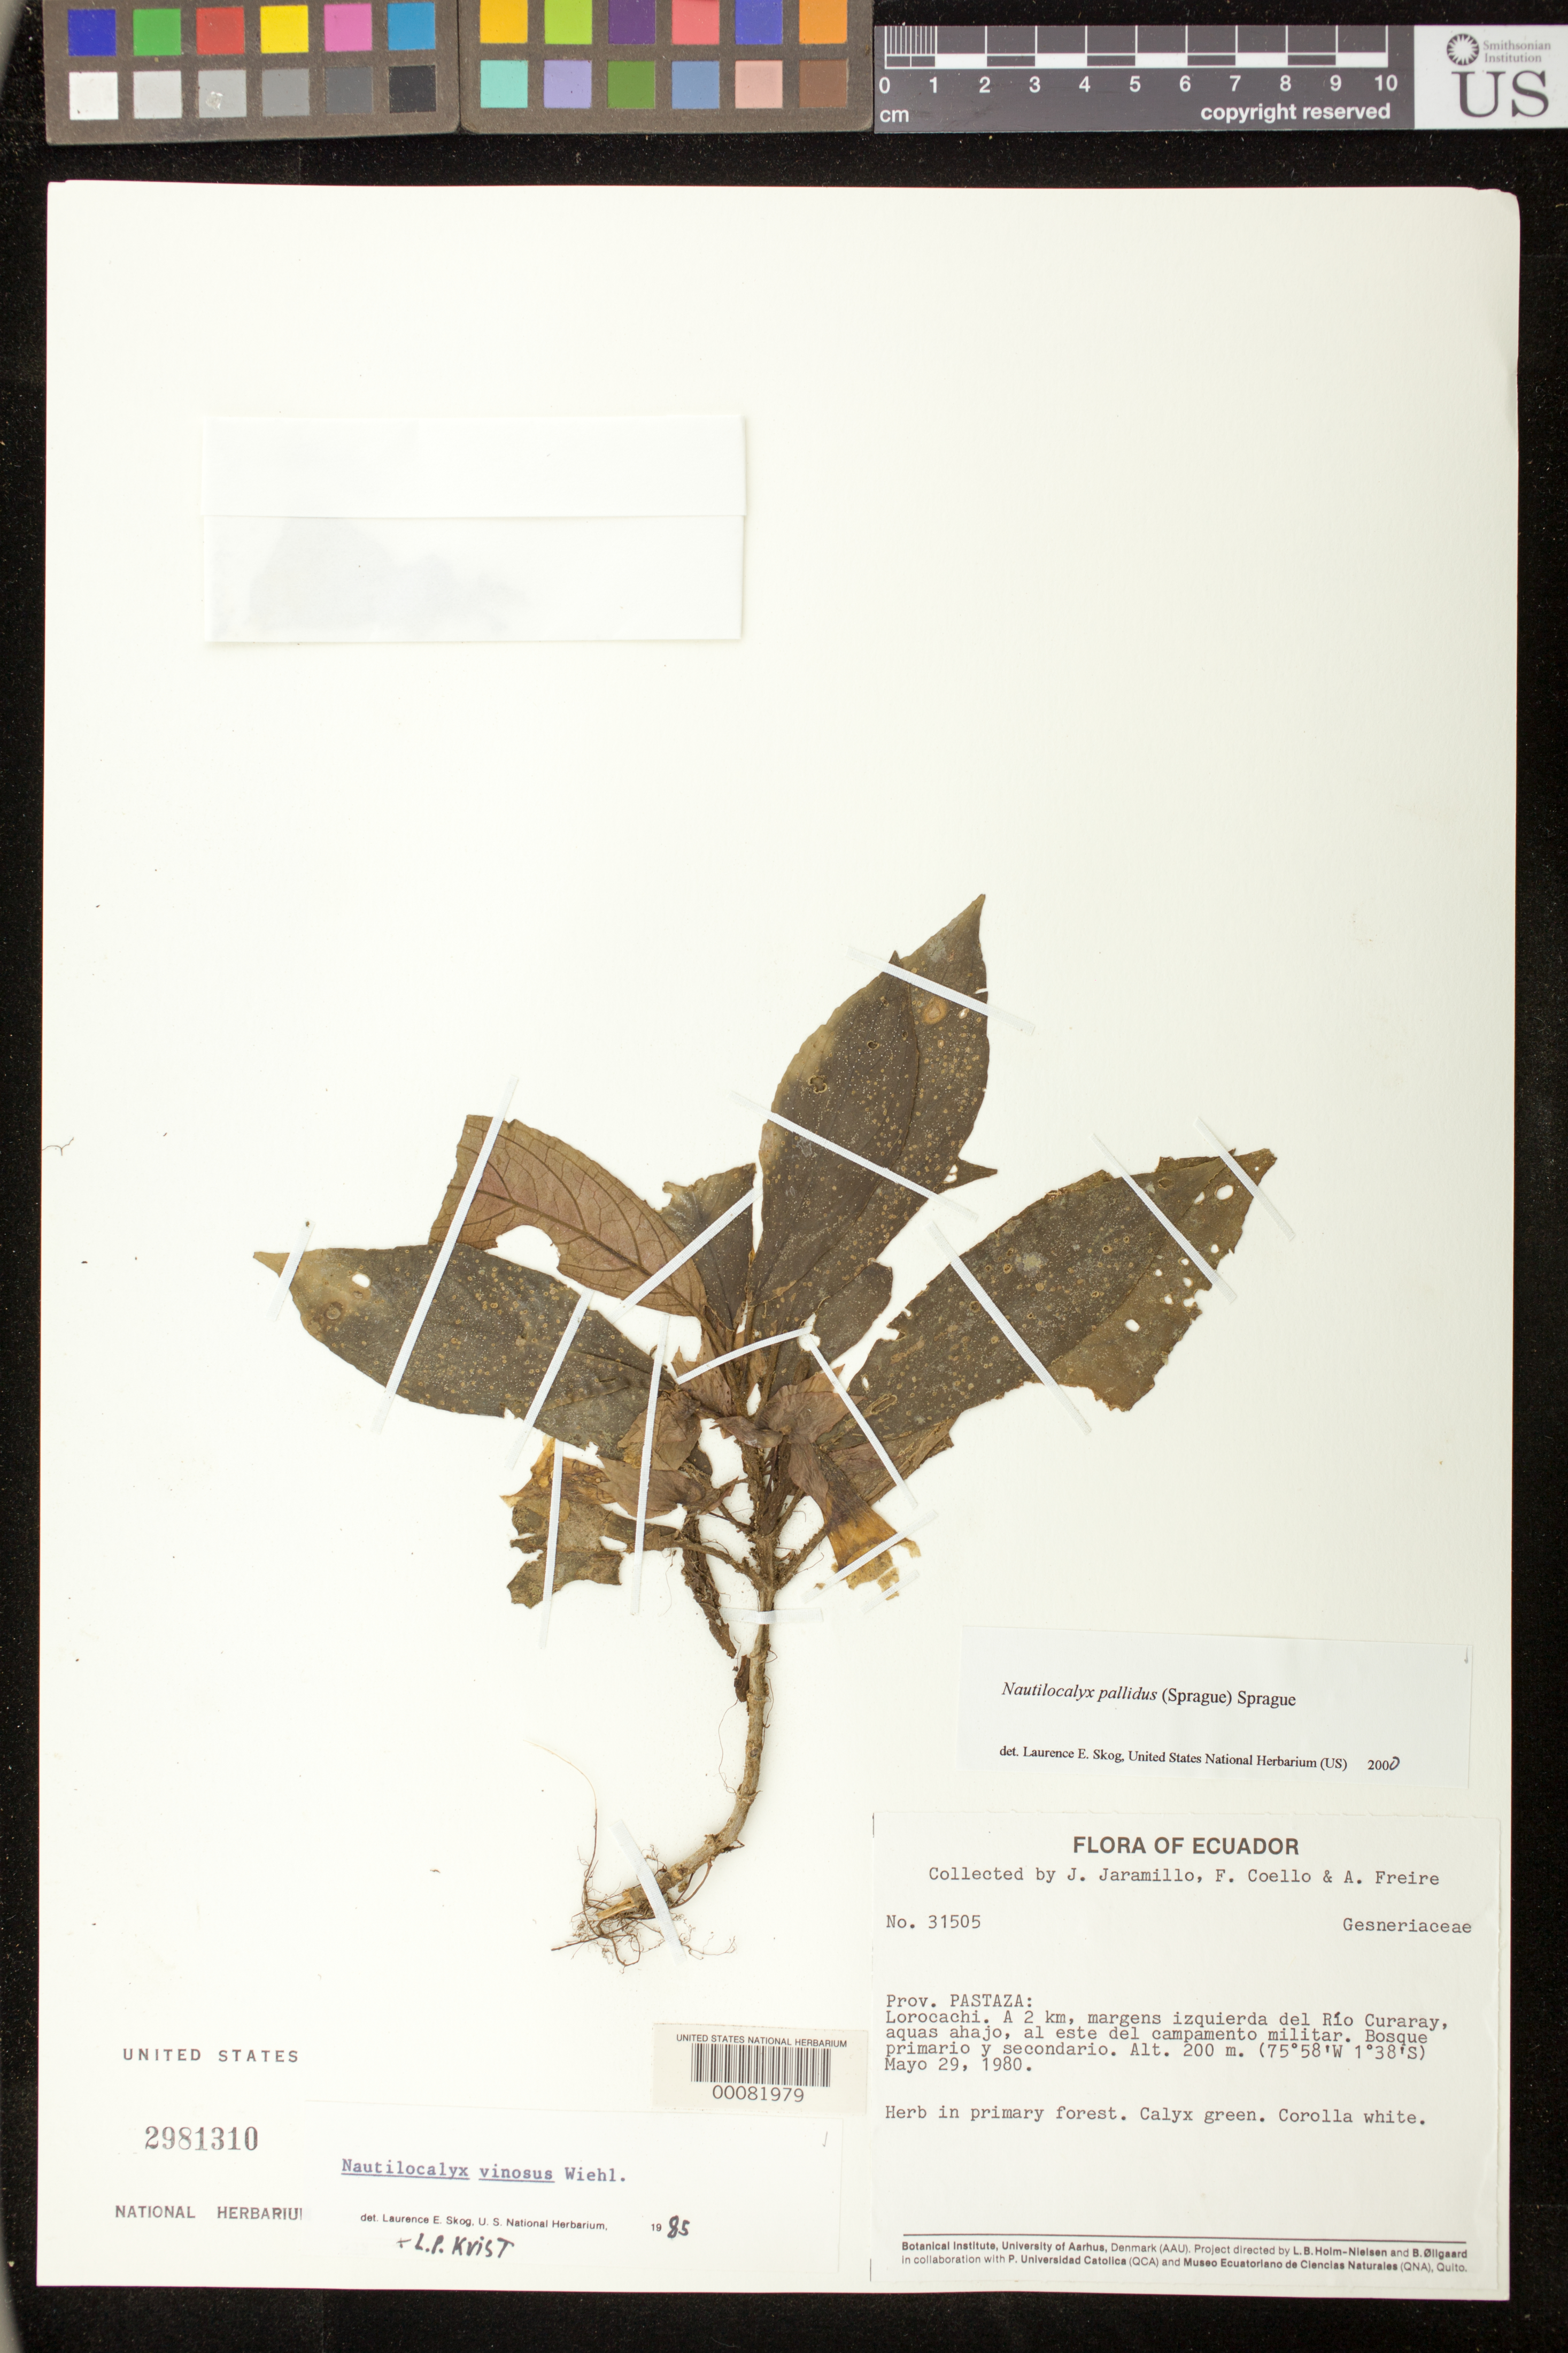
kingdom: Plantae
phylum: Tracheophyta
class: Magnoliopsida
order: Lamiales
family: Gesneriaceae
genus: Nautilocalyx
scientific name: Nautilocalyx pallidus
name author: (Sprague) C. Sprague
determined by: Skog, Laurence E.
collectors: J. L. Jaramillo, F. Coello & A. Freire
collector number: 31505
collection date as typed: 29 May 1980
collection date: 1980-05-29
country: Ecuador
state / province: Pastaza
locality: Lorocachi, a 2 km, margens izquierda del Río Curaray, aquas ahajo, al E del campamento militar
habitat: Bosque primario y secondario; in primary forest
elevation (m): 200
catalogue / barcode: US 2981310